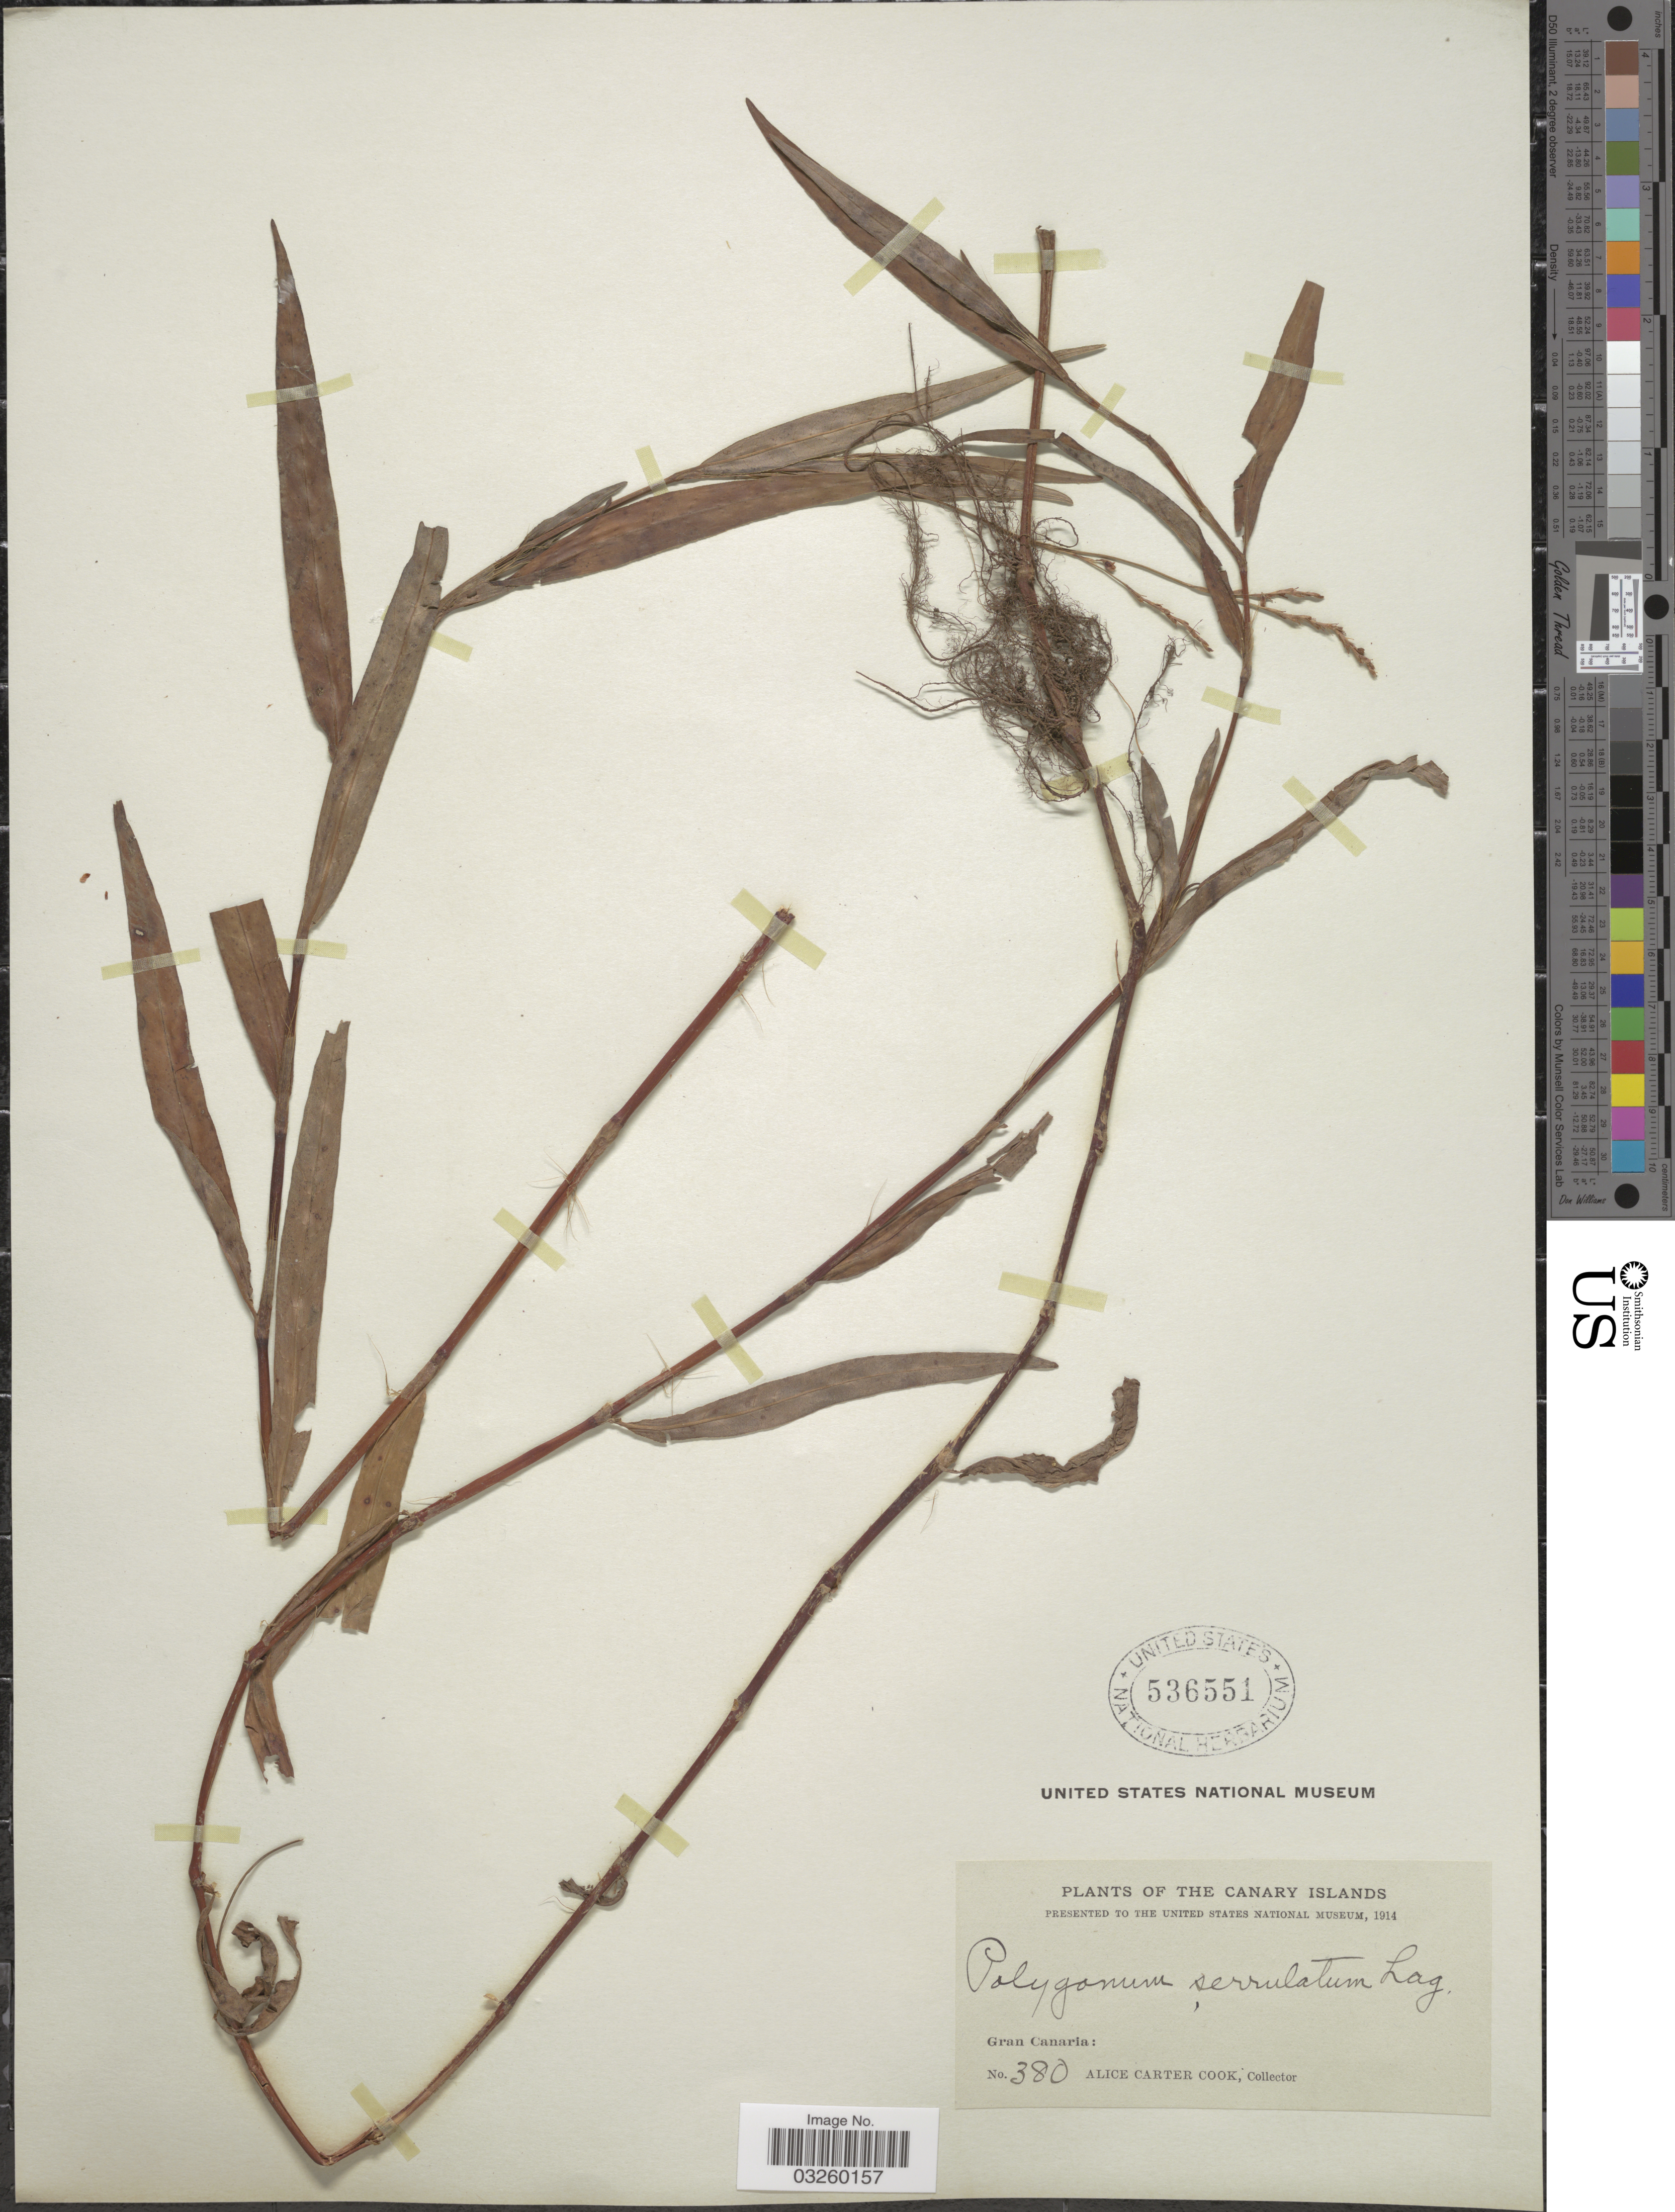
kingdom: Plantae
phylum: Tracheophyta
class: Magnoliopsida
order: Caryophyllales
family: Polygonaceae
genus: Polygonum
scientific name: Polygonum serrulatum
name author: Lag.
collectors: Alice C. Cook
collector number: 380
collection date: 1914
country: Spain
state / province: Canarias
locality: Canary Islands. Gran Canaria.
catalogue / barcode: US 536551